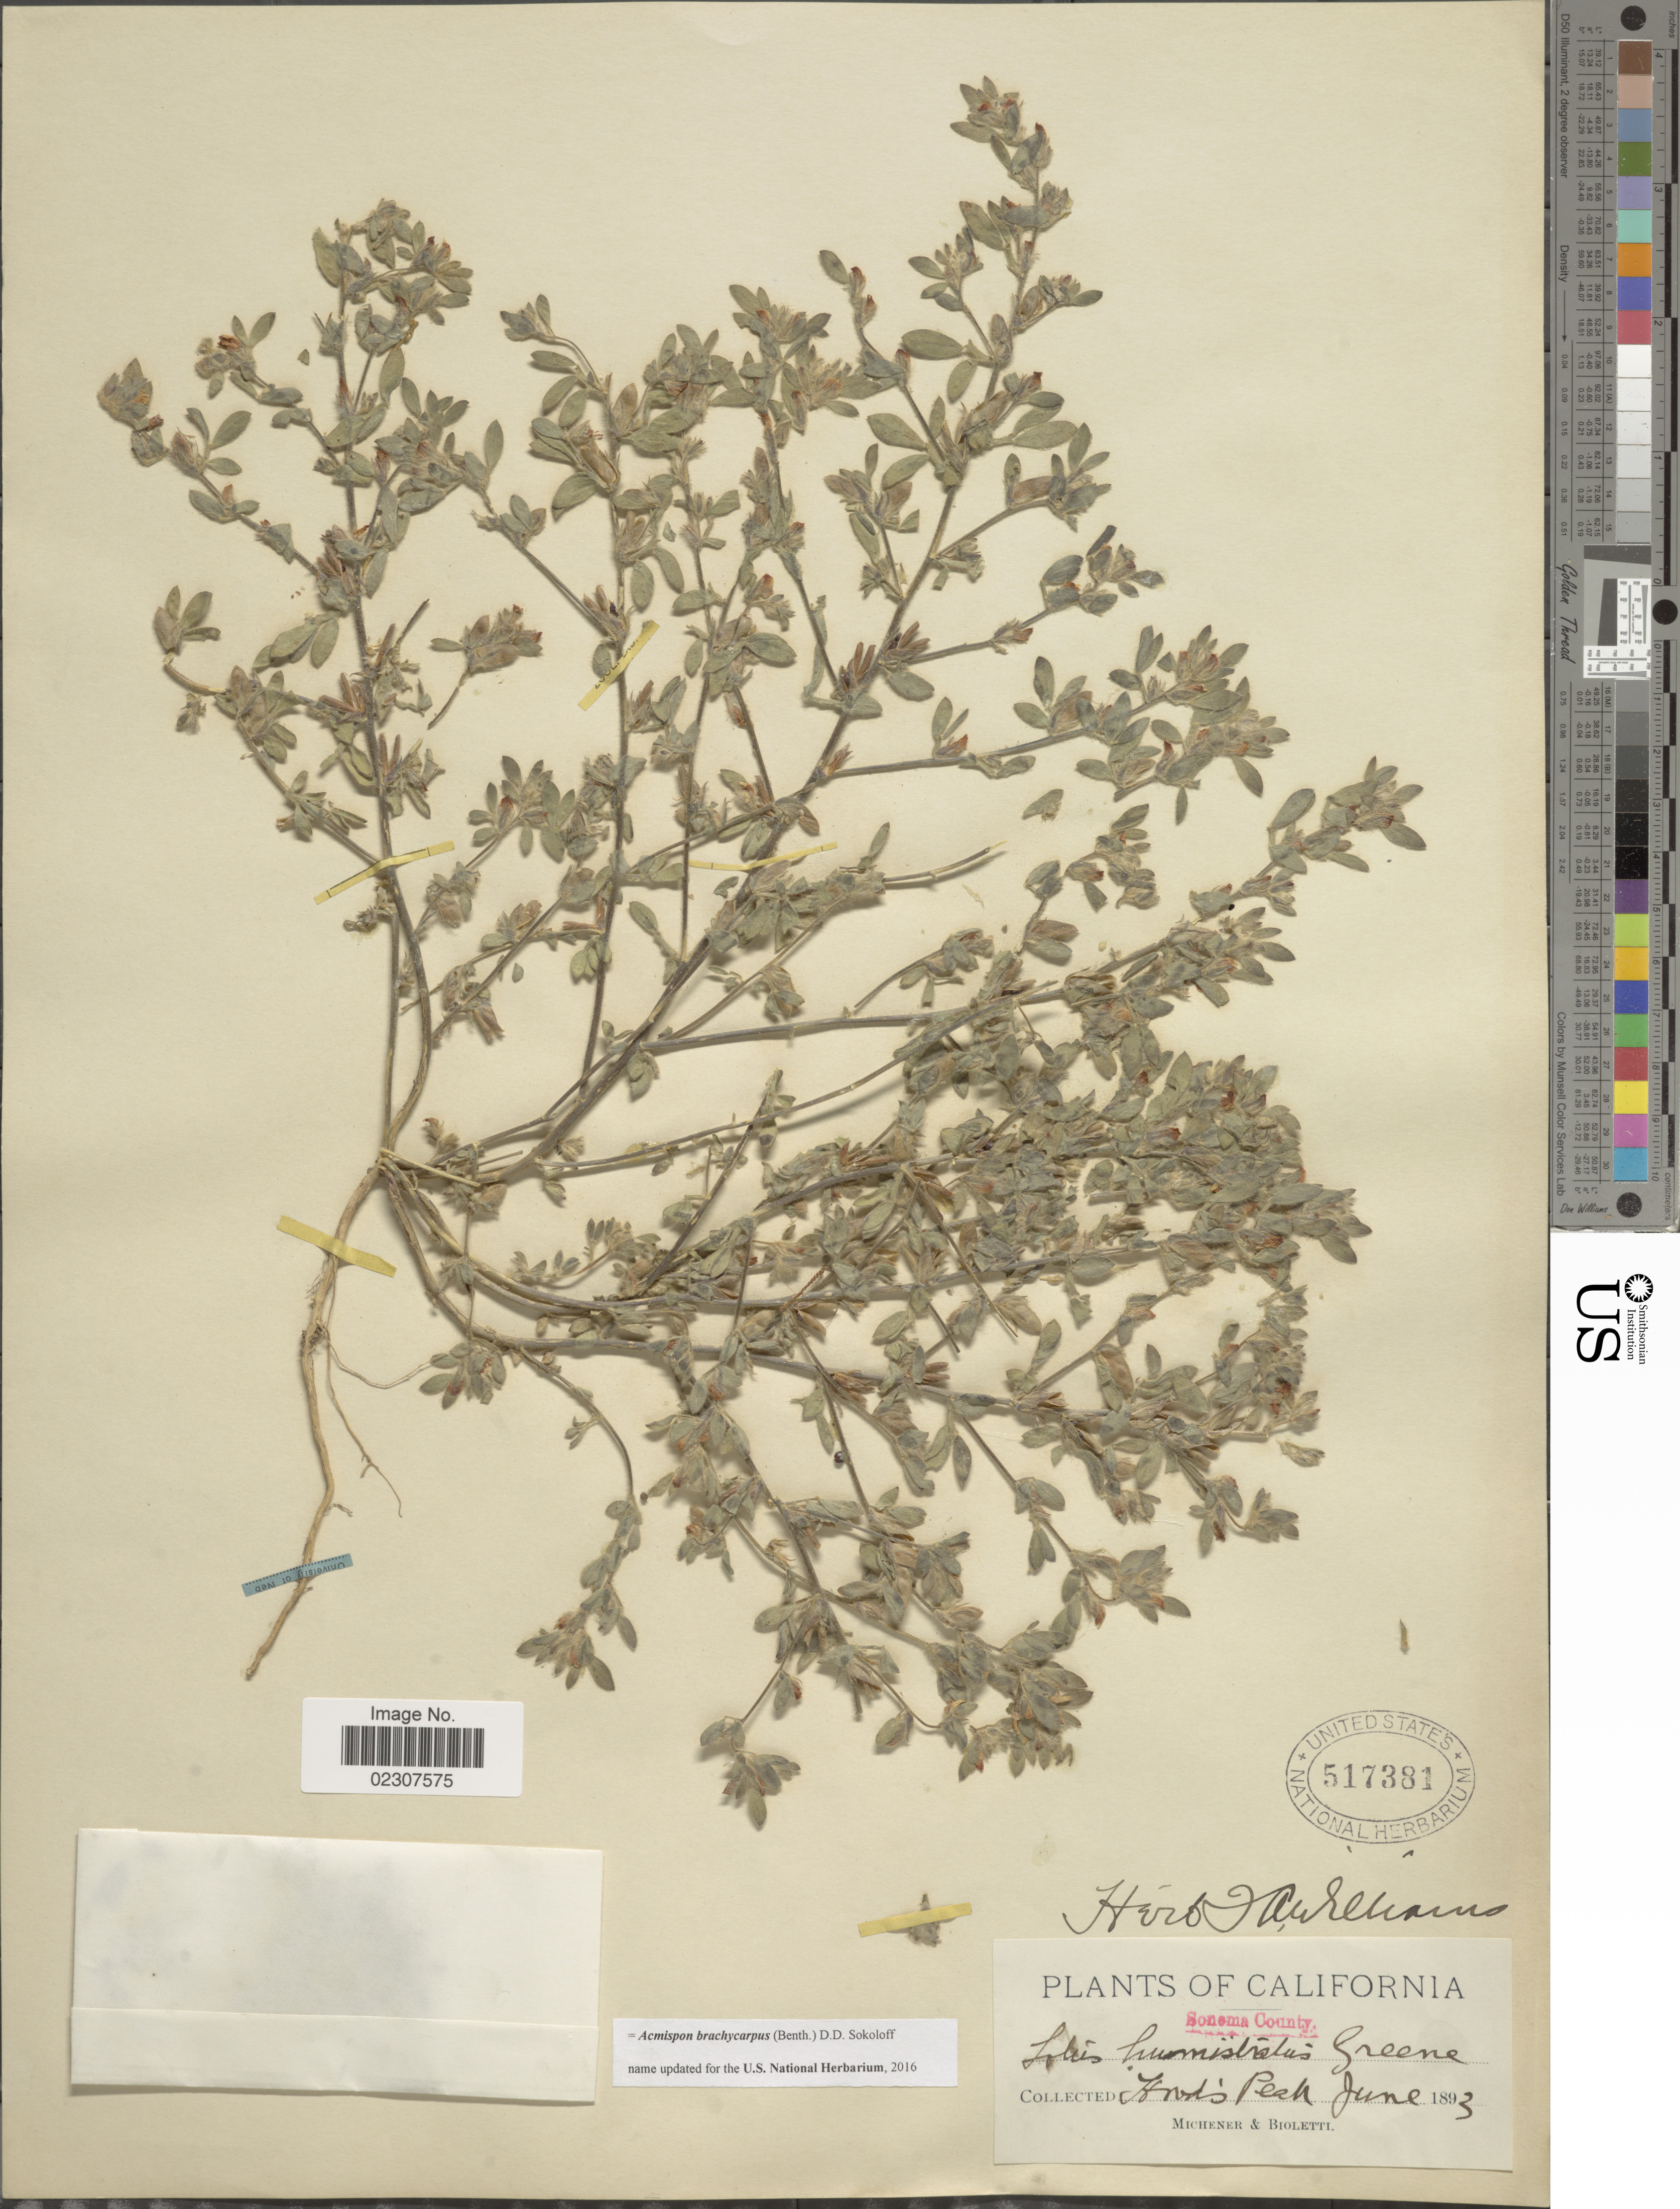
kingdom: Plantae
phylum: Tracheophyta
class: Magnoliopsida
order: Fabales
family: Fabaceae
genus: Acmispon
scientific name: Acmispon brachycarpus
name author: (Benth.) D.D. Sokoloff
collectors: -. Michener & -- Bioletti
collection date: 1893-06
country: United States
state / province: California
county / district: Sonoma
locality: Sonoma Couny, Hood's Peak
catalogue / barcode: US 517381